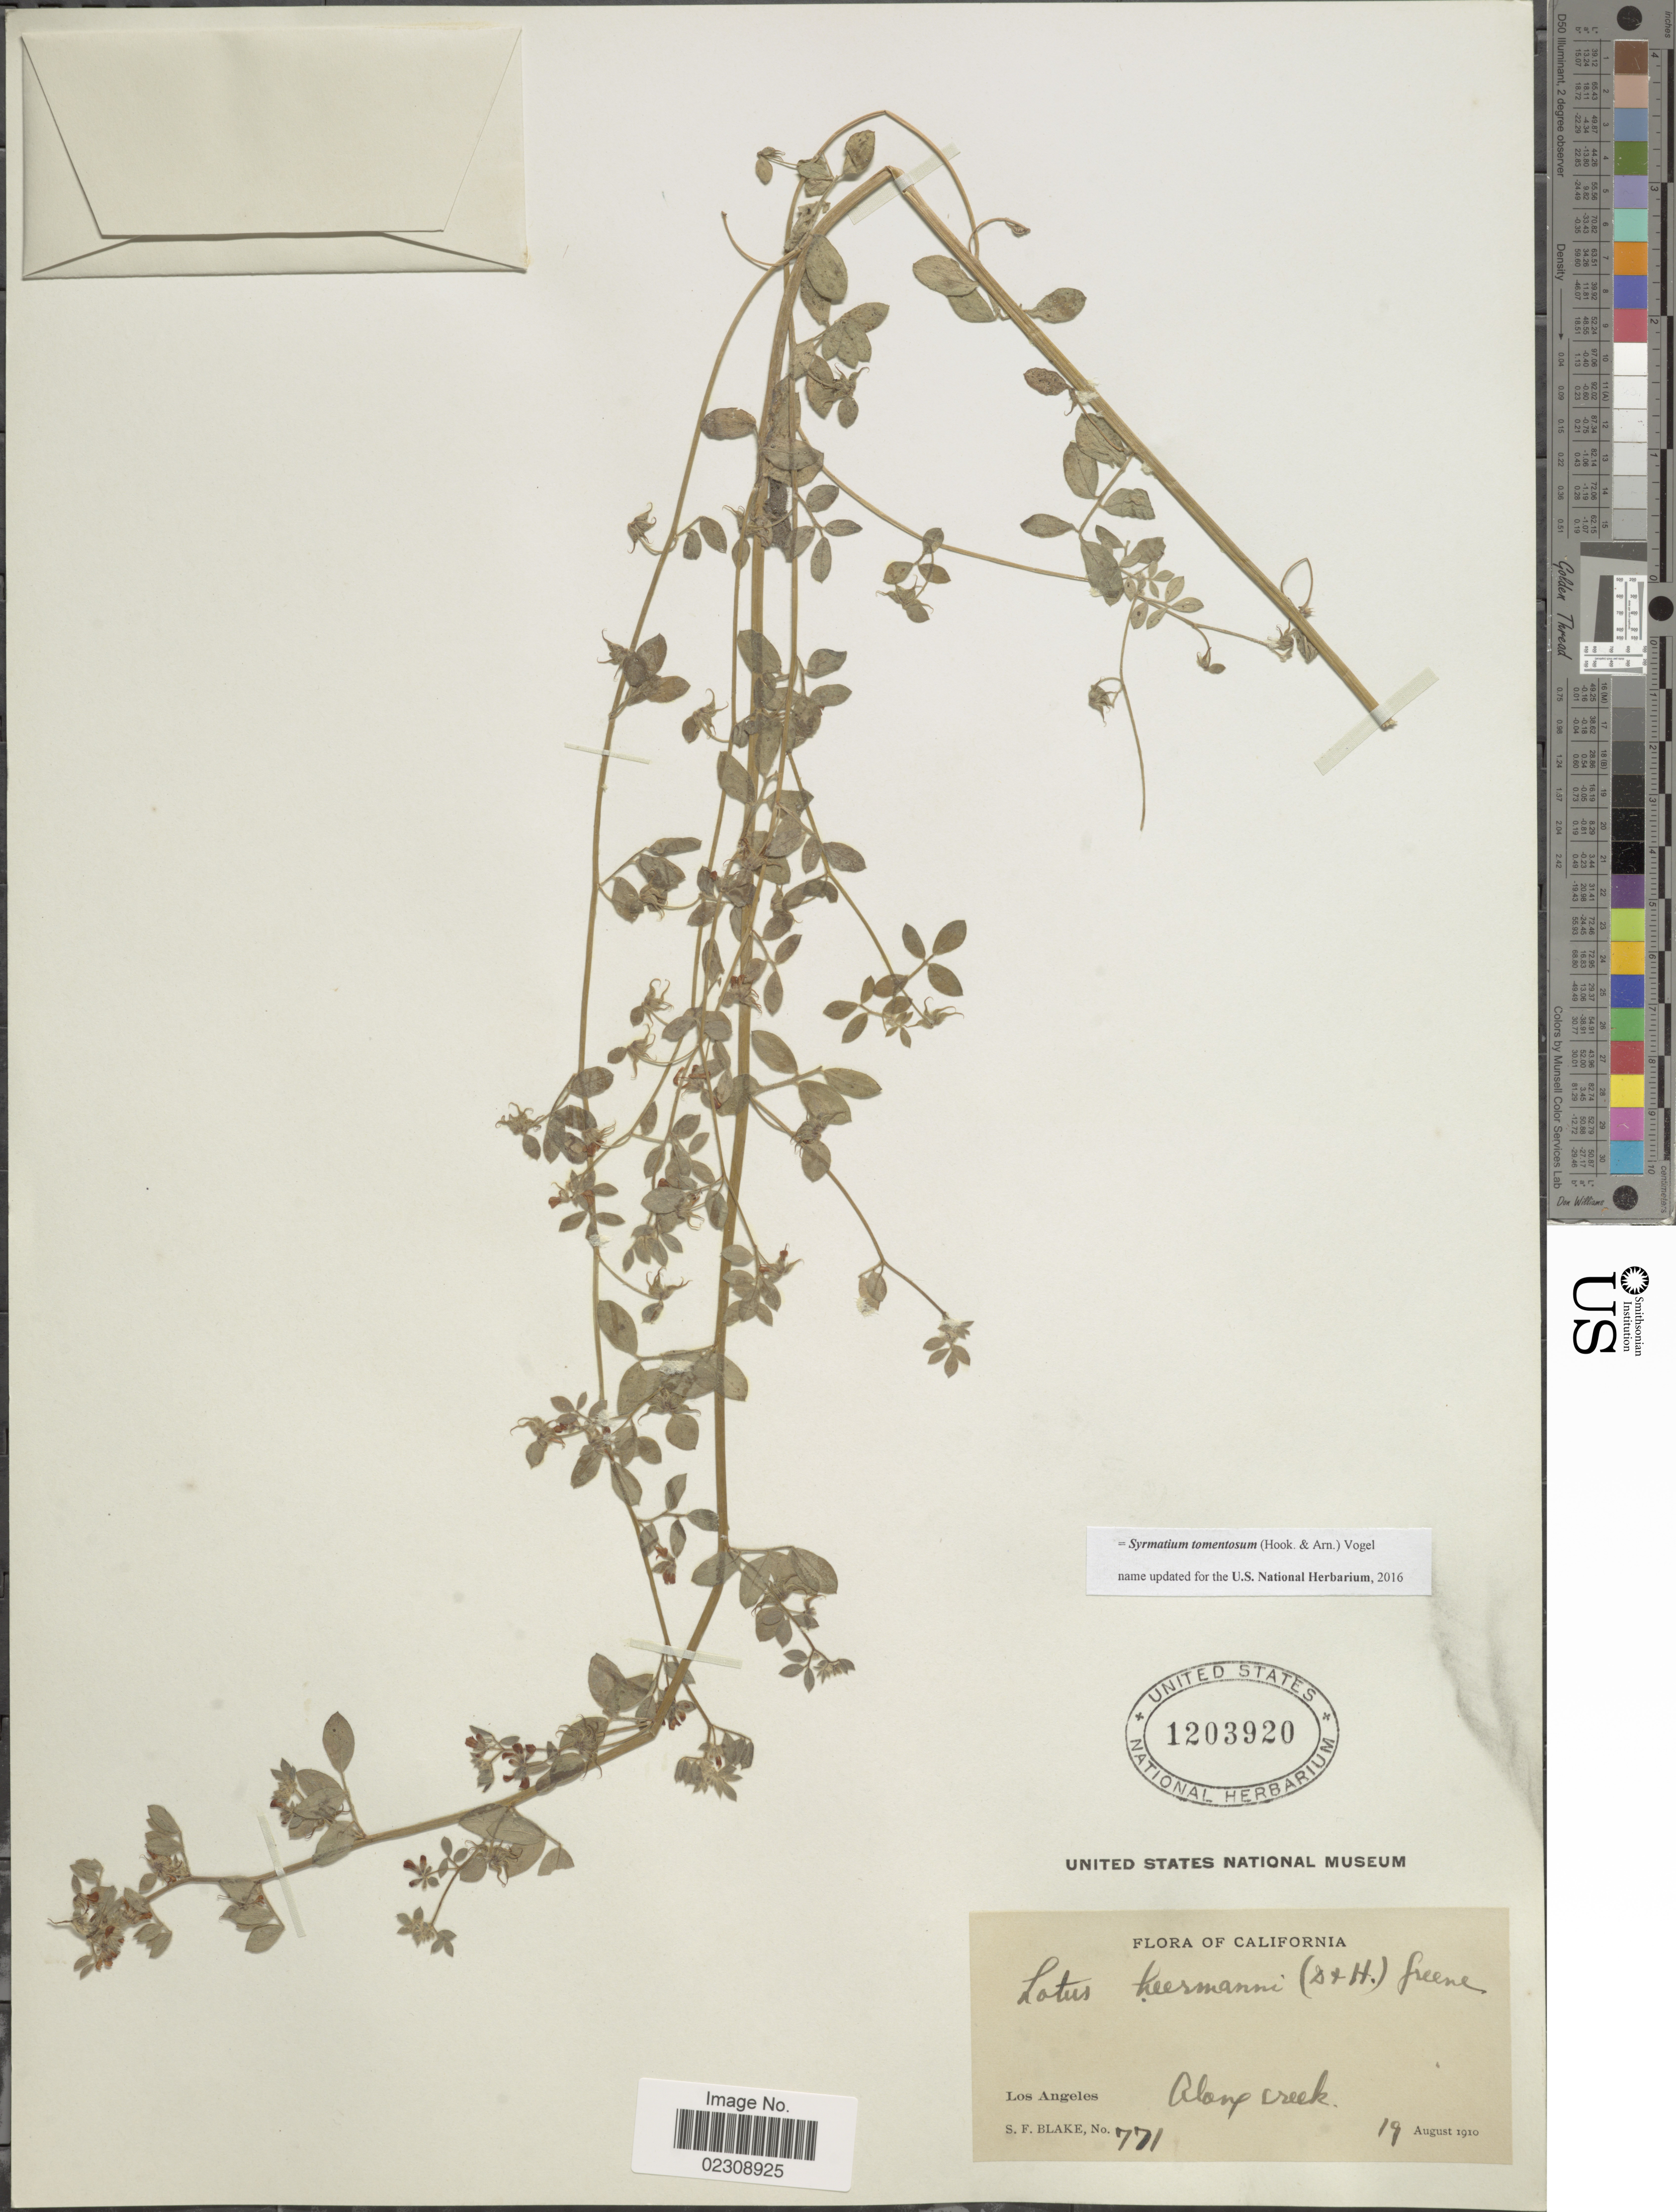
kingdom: Plantae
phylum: Tracheophyta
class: Magnoliopsida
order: Fabales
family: Fabaceae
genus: Syrmatium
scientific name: Syrmatium tomentosum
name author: (Hook. & Arn.) Vogel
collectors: S. Blake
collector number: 771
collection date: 1910-08-19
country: United States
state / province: California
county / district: Los Angeles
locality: Los Angeles. Along creek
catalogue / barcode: US 1203920